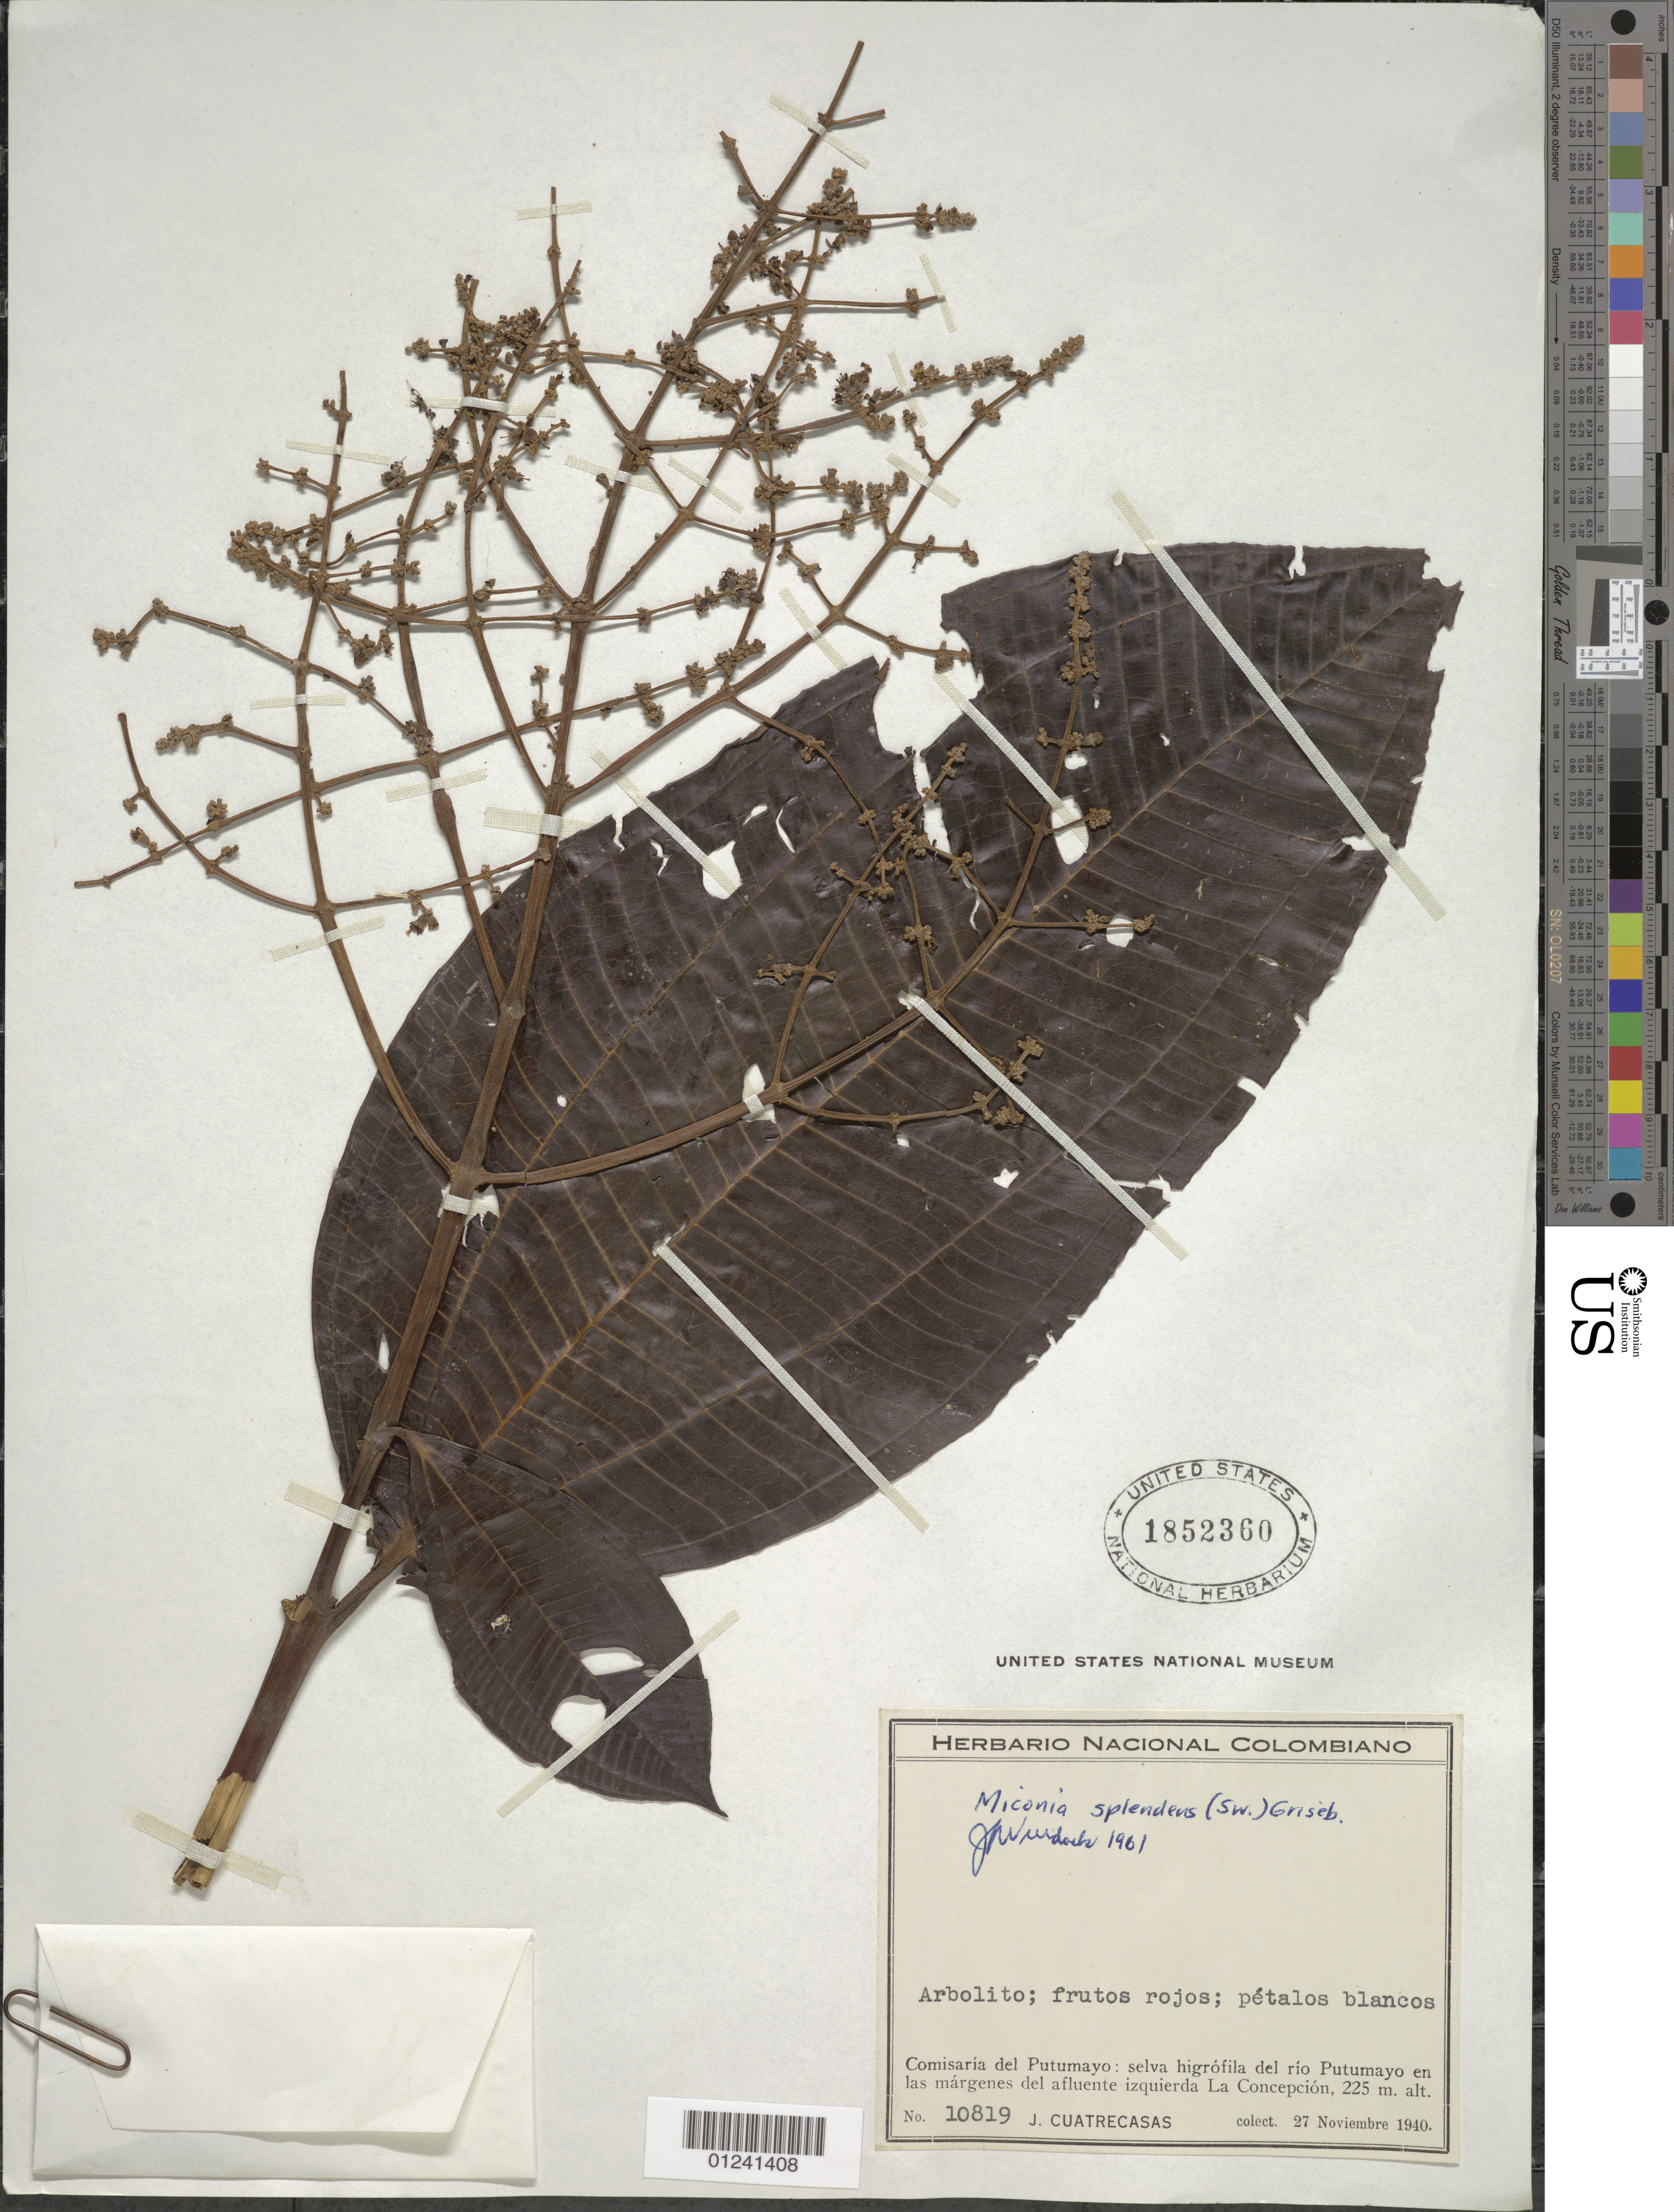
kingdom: Plantae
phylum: Tracheophyta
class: Magnoliopsida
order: Myrtales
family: Melastomataceae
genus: Miconia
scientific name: Miconia splendens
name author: (Sw.) Griseb.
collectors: J. Cuatrecasas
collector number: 10819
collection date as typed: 27 Nov 1940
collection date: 1940-11-27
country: Colombia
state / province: Putumayo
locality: selva higrofila del rio Putumayo en las margenes del afluente izquierda La Concepcion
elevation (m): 225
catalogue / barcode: US 1852360